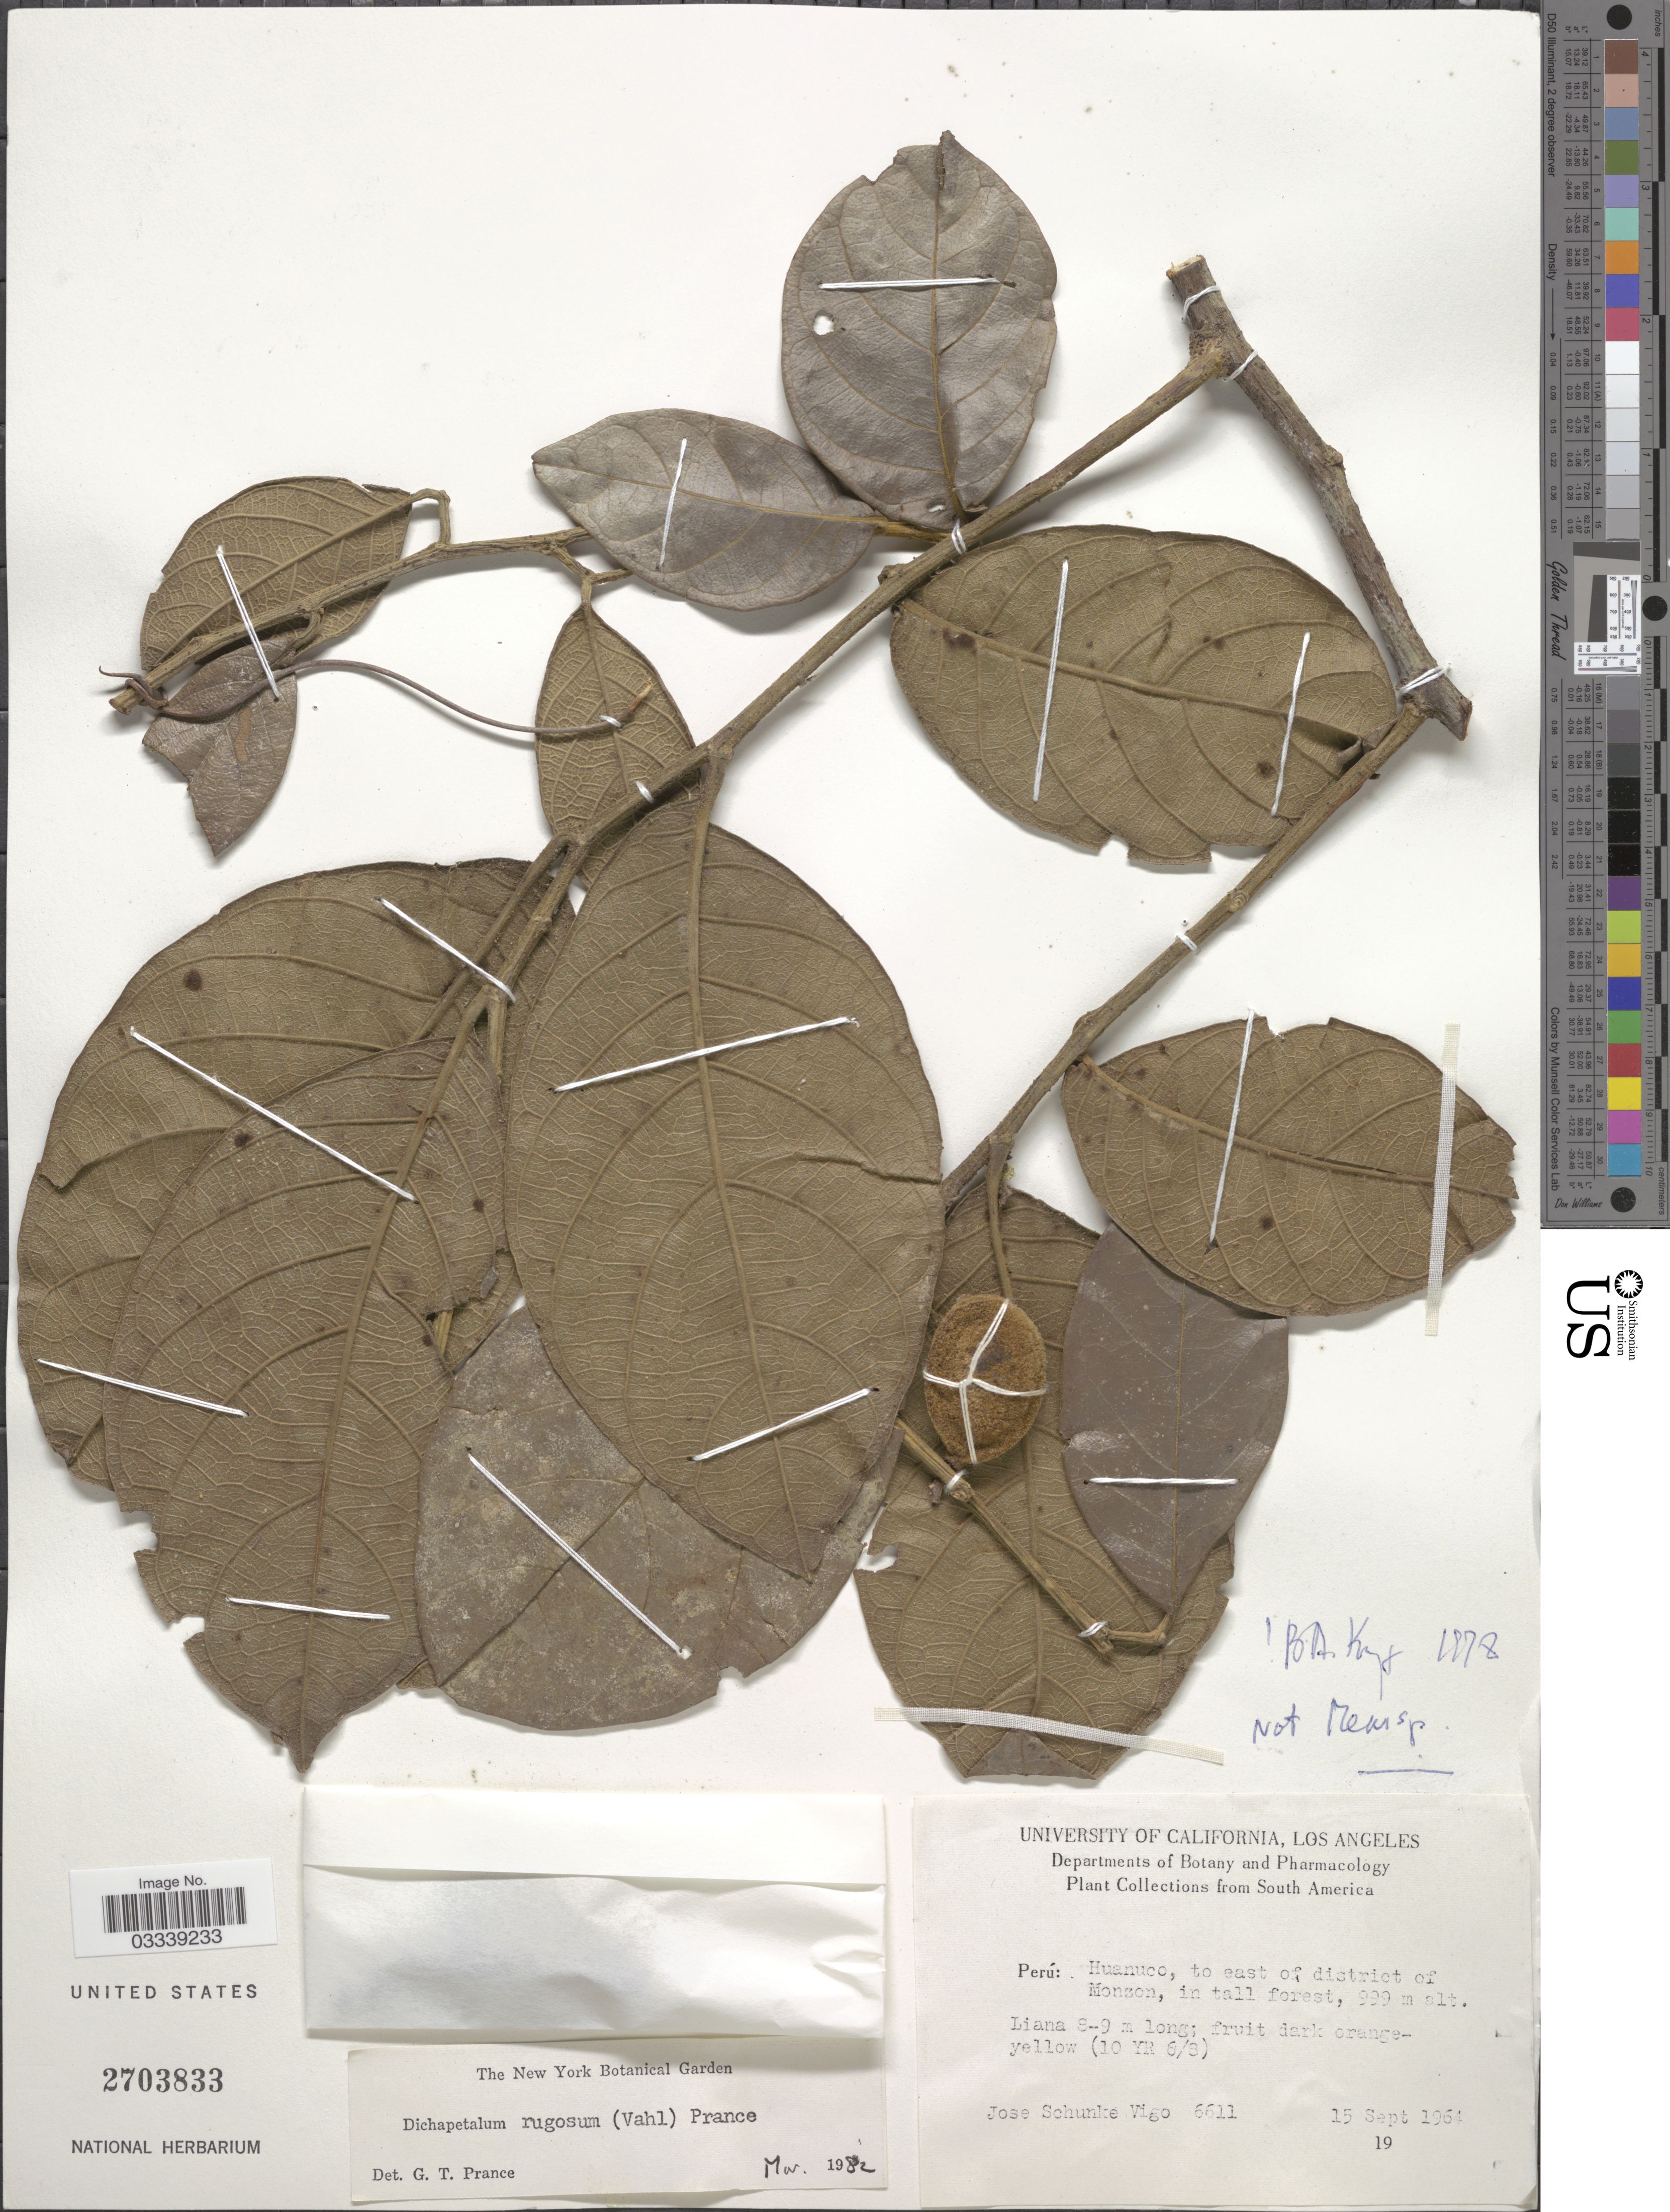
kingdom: Plantae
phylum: Tracheophyta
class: Magnoliopsida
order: Malpighiales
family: Dichapetalaceae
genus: Dichapetalum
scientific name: Dichapetalum rugosum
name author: (Vahl) Prance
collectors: J. Schunke Vigo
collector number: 6611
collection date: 1961-09-15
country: Peru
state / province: Huánuco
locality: To east of district of Monzon.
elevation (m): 999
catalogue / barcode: US 2703833